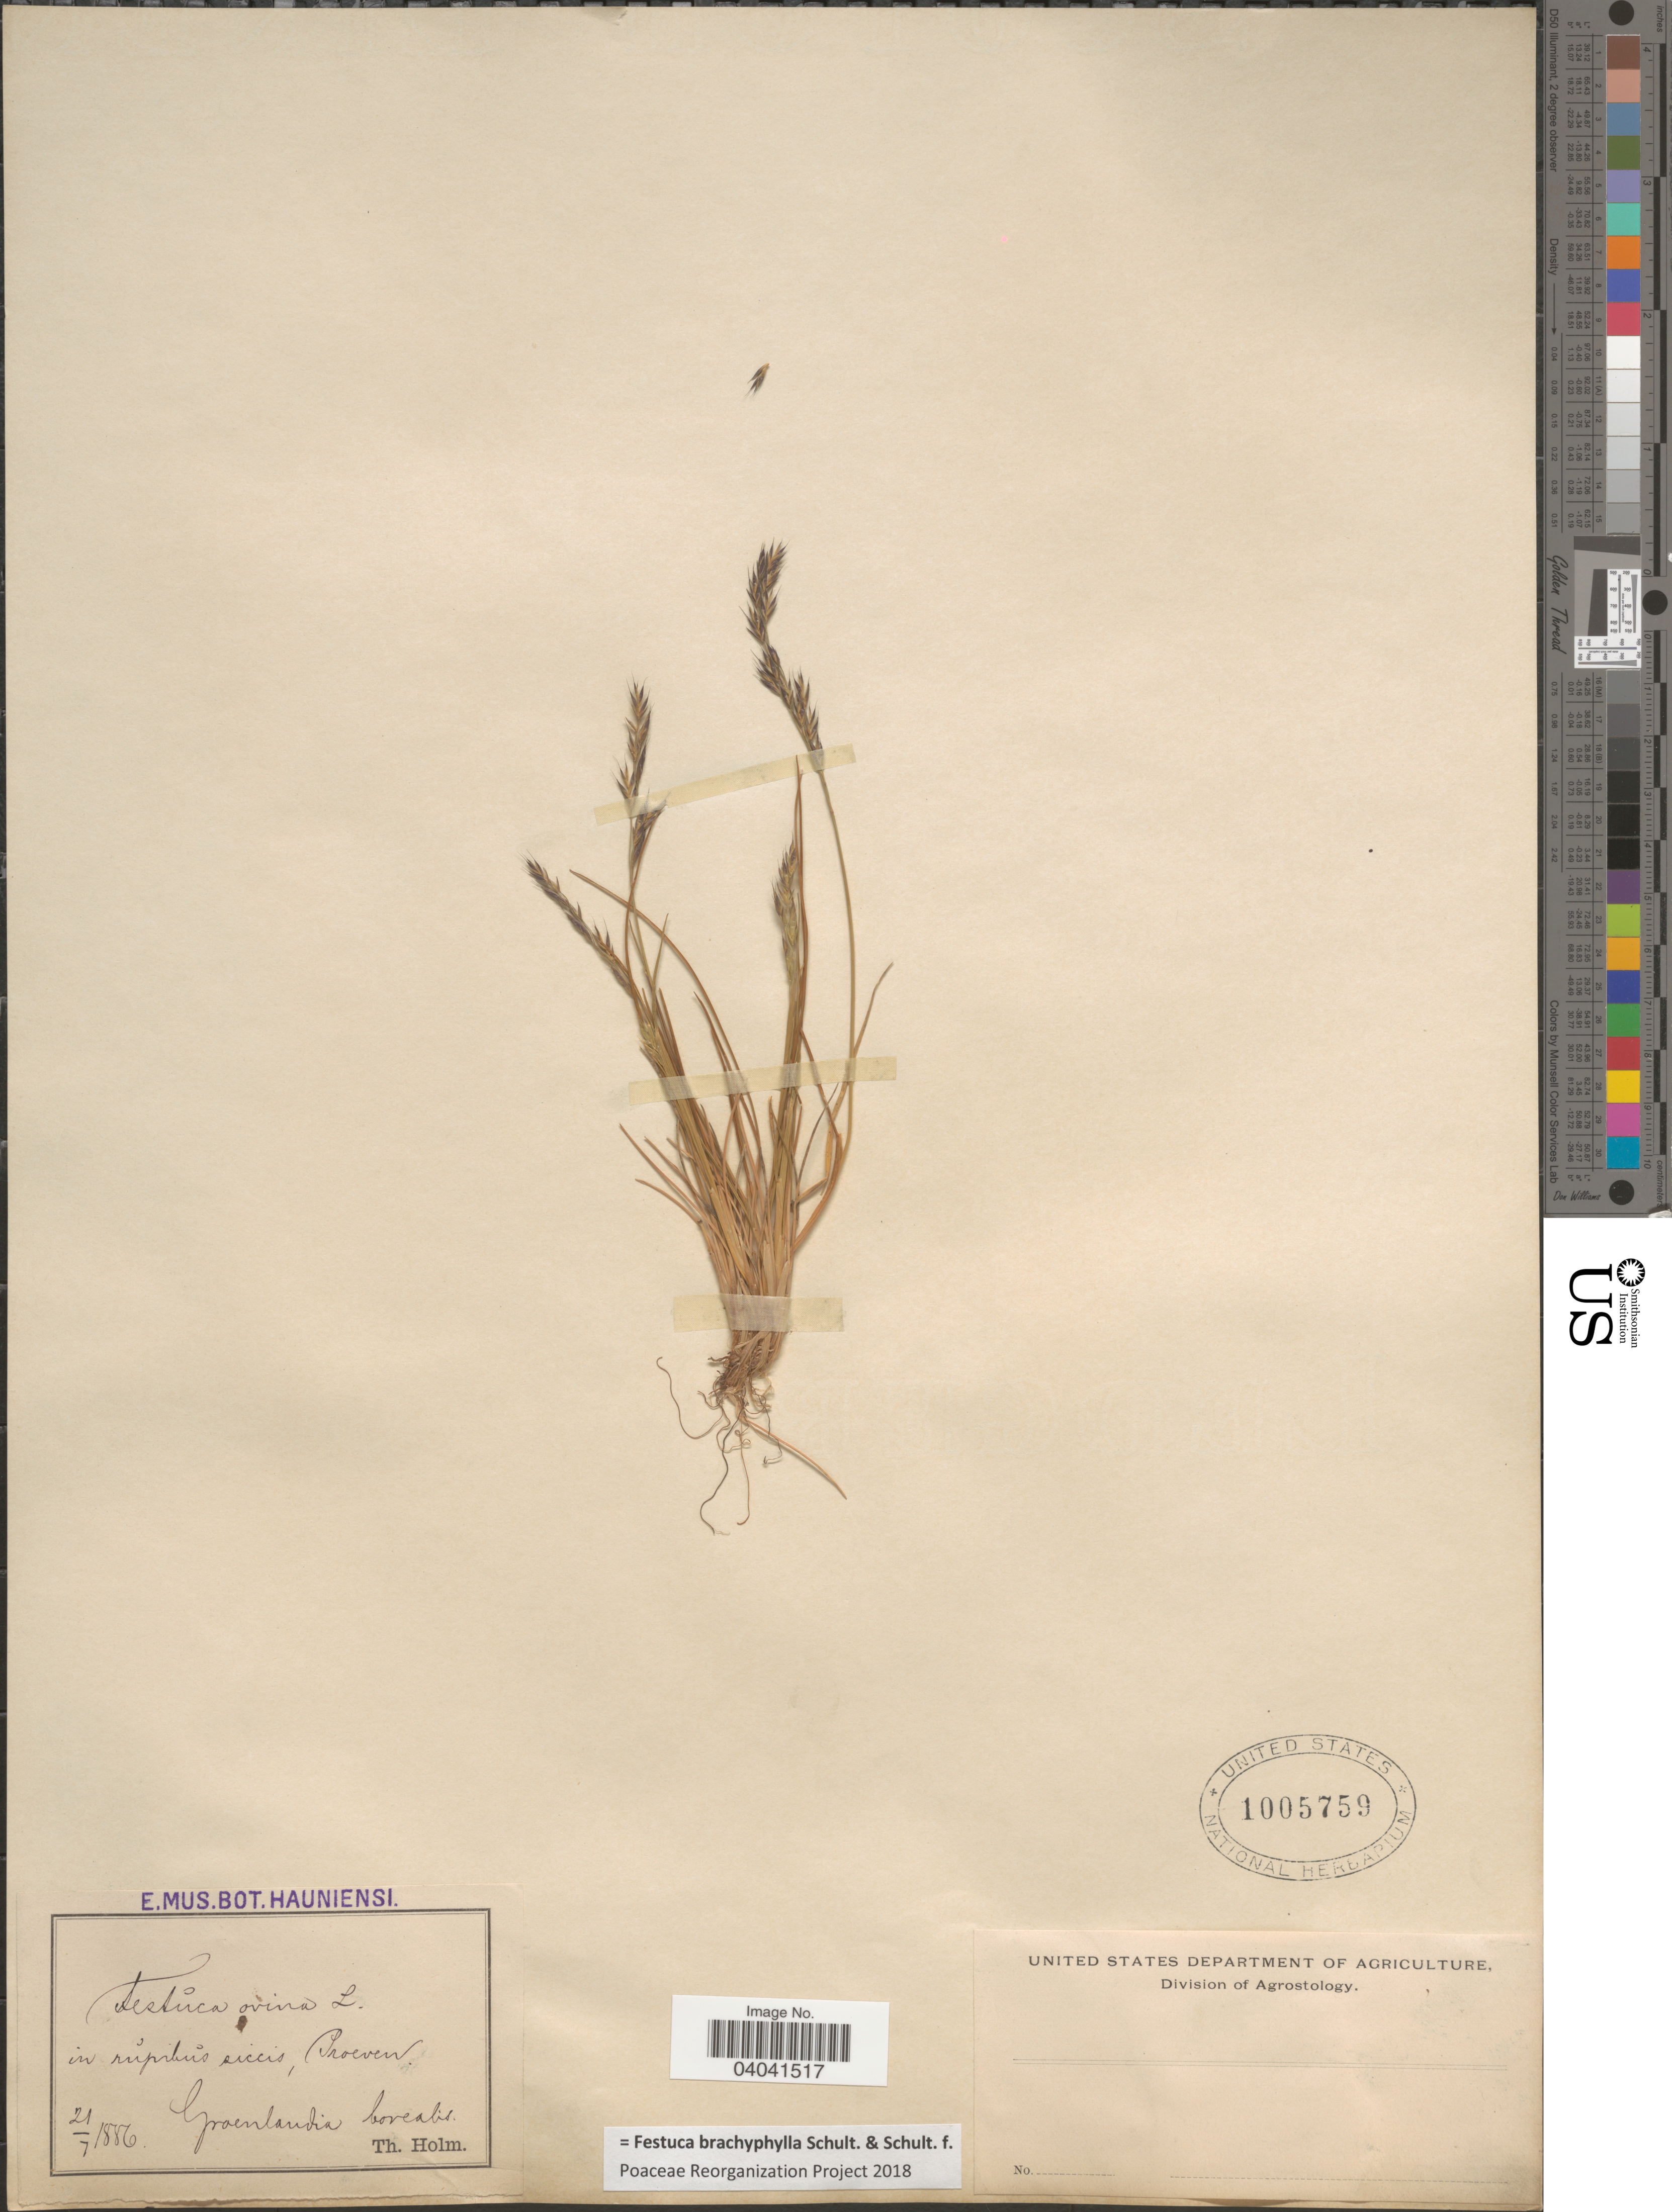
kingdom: Plantae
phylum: Tracheophyta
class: Liliopsida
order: Poales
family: Poaceae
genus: Festuca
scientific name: Festuca brachyphylla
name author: Schult. & Schult. f.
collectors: T. Holm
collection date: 1886-07-21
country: Greenland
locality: In rupibus siccis, Proeven. Groenlandia borealis.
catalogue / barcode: US 1005759